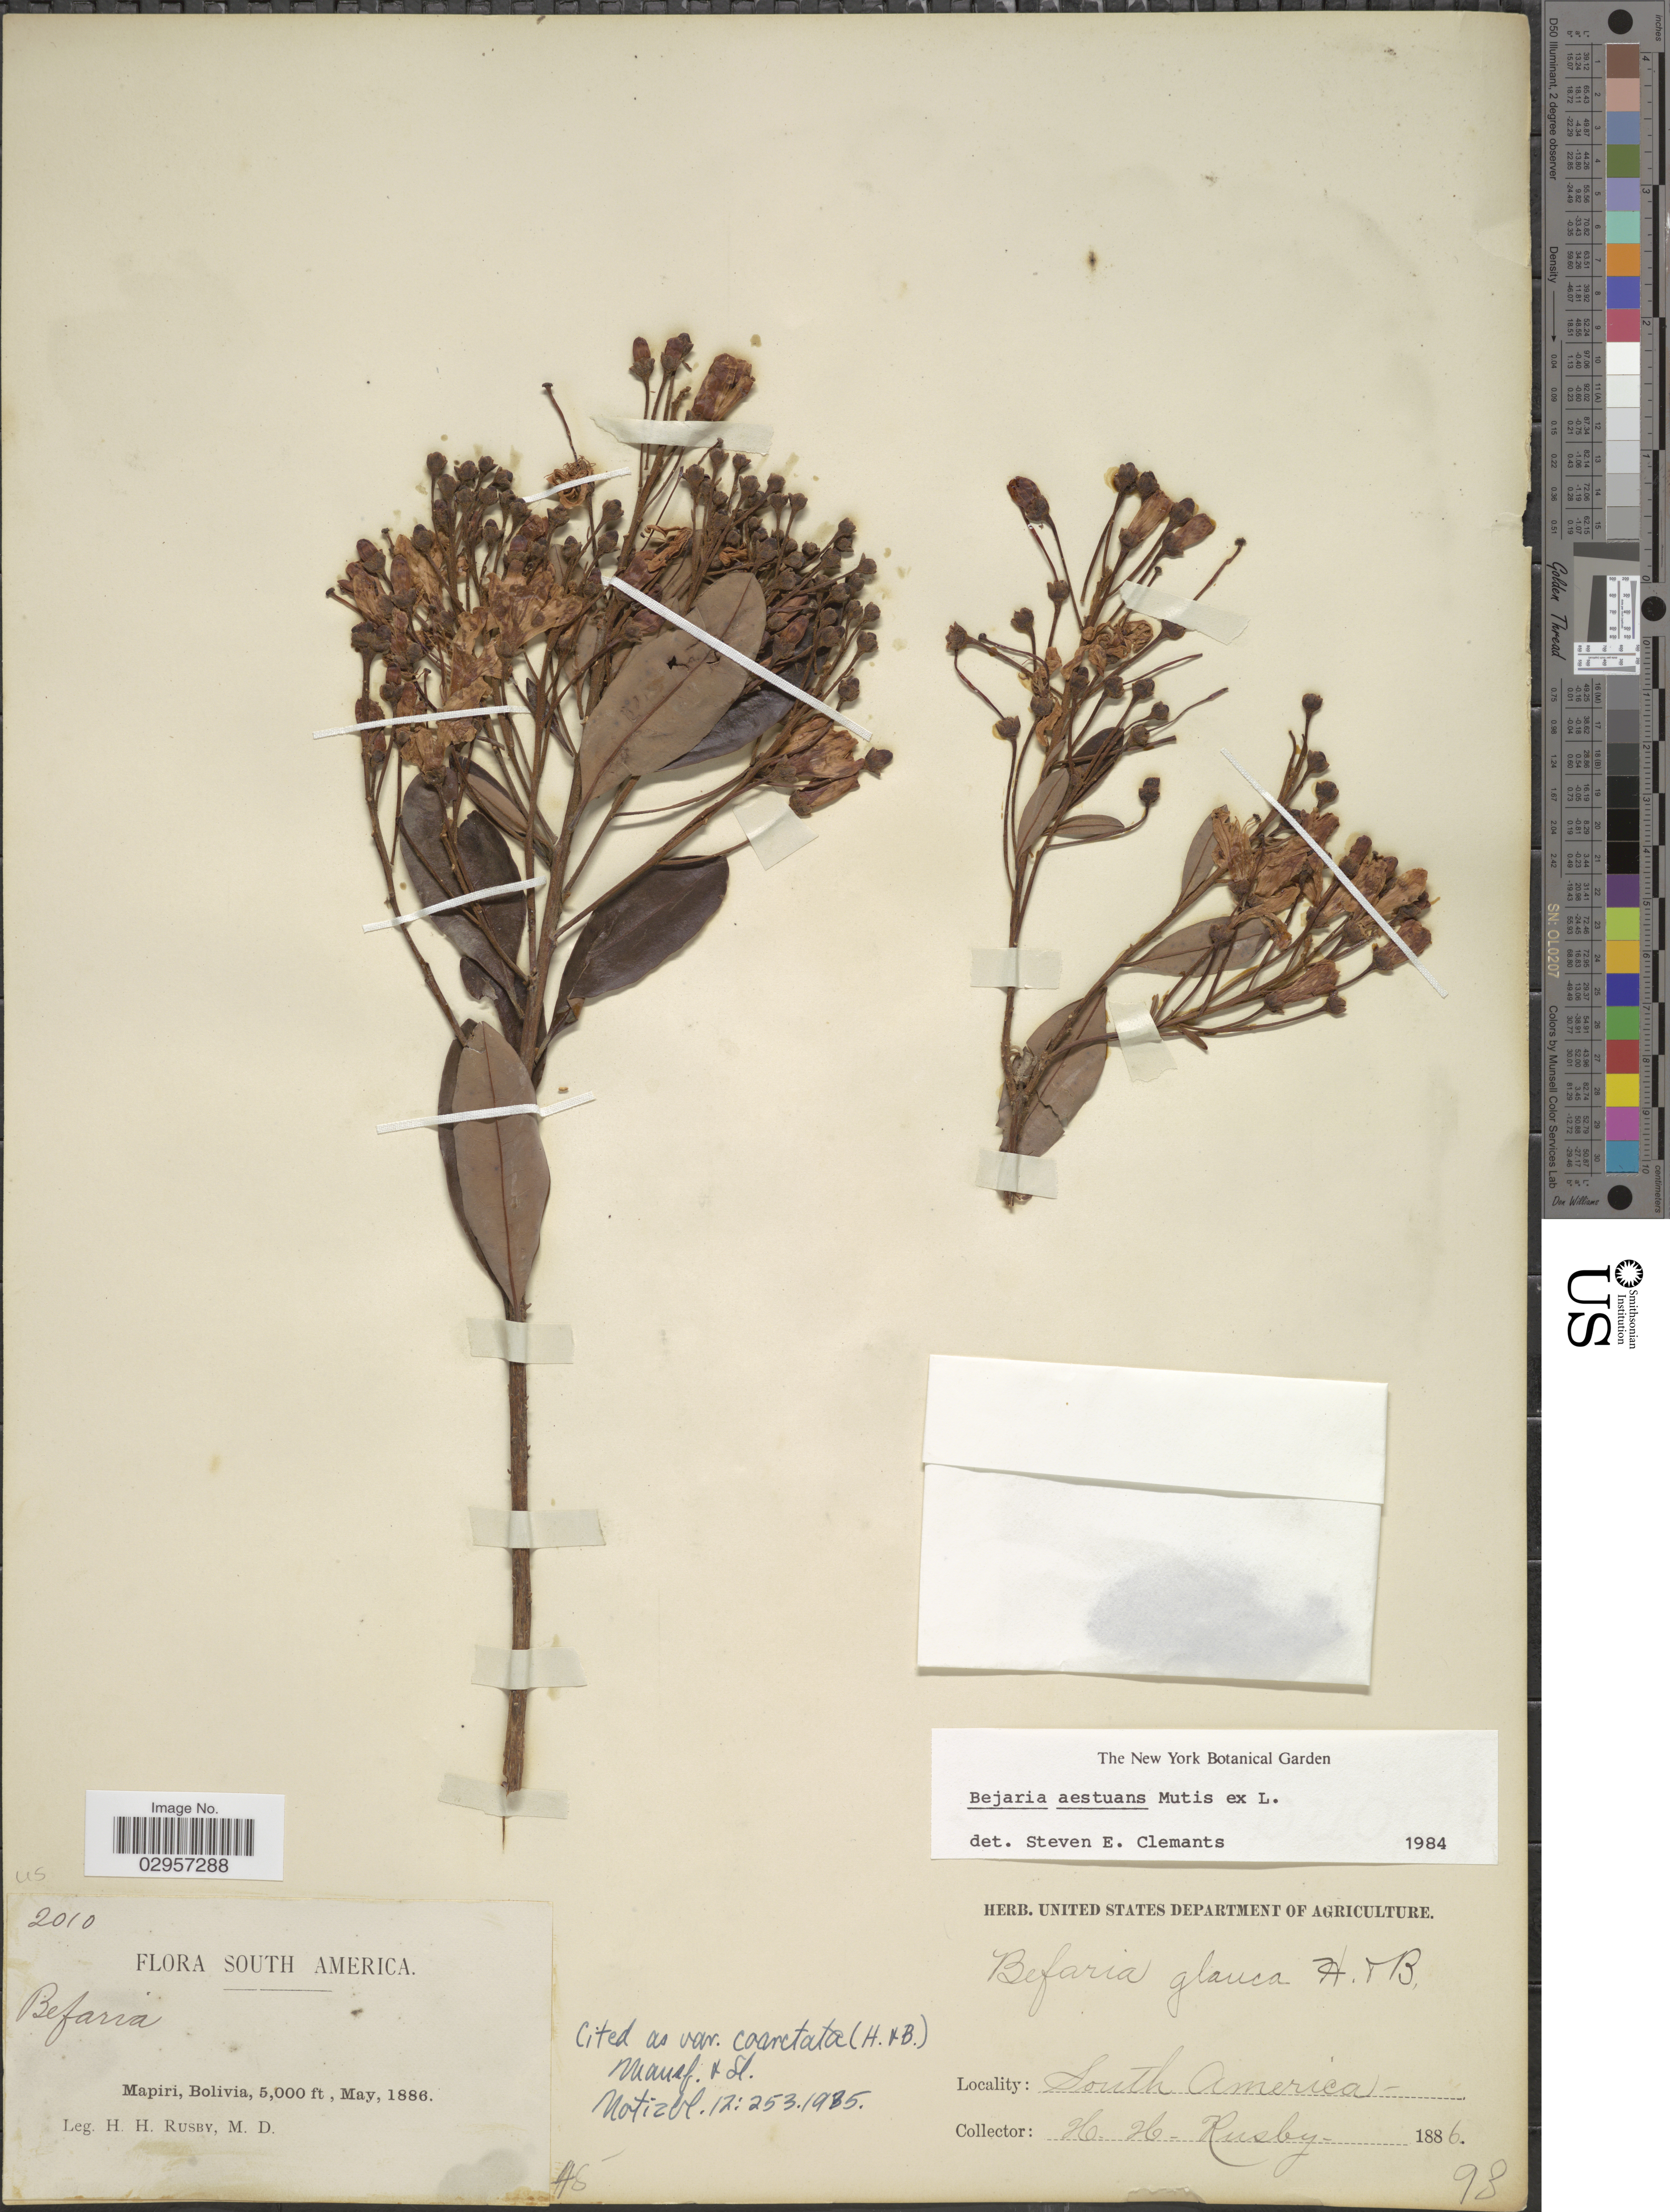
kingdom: Plantae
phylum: Tracheophyta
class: Magnoliopsida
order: Ericales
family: Ericaceae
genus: Befaria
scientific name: Befaria aestuans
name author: Mutis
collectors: H. H. Rusby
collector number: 2010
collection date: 1886-05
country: Bolivia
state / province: La Páz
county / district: Larecaja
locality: Mapiri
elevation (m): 1524